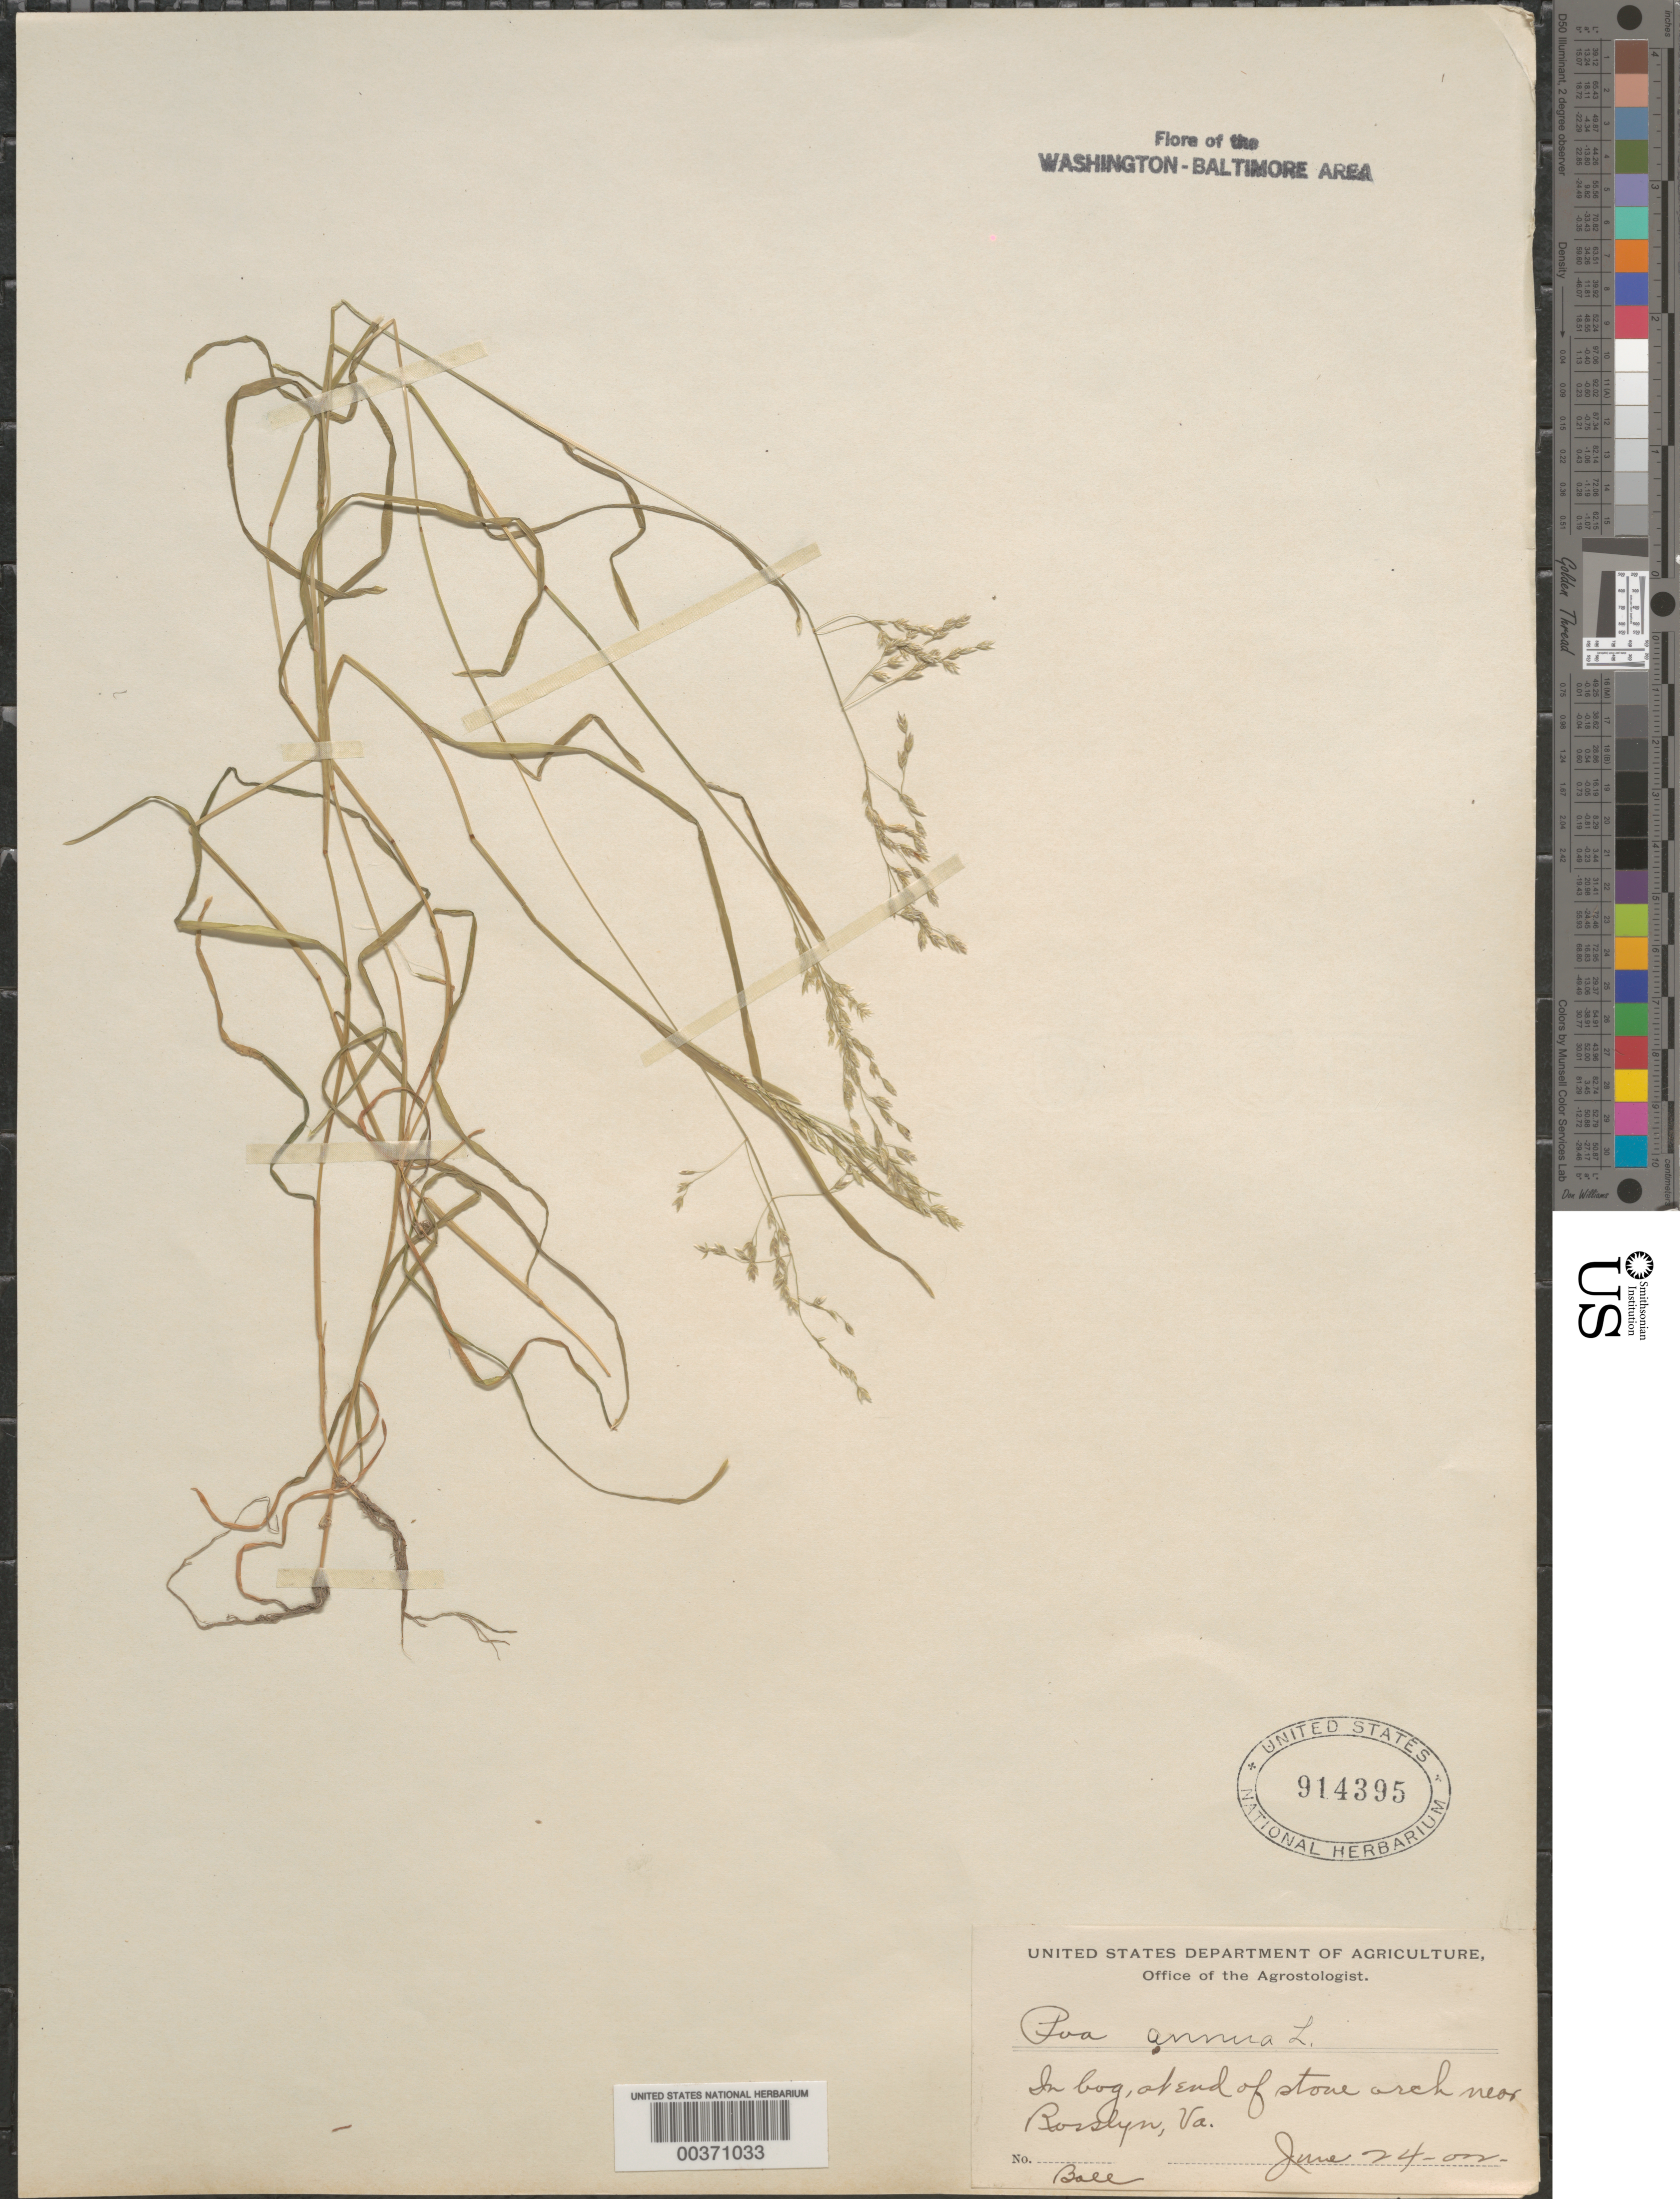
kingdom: Plantae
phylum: Tracheophyta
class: Liliopsida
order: Poales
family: Poaceae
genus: Poa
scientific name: Poa annua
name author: L.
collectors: C. R. Ball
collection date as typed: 24 Jun 1900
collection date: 1900-06-24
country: United States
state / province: Virginia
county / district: Arlington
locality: At end of Store Arch near Rosslyn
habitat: In bog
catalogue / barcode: US 914395